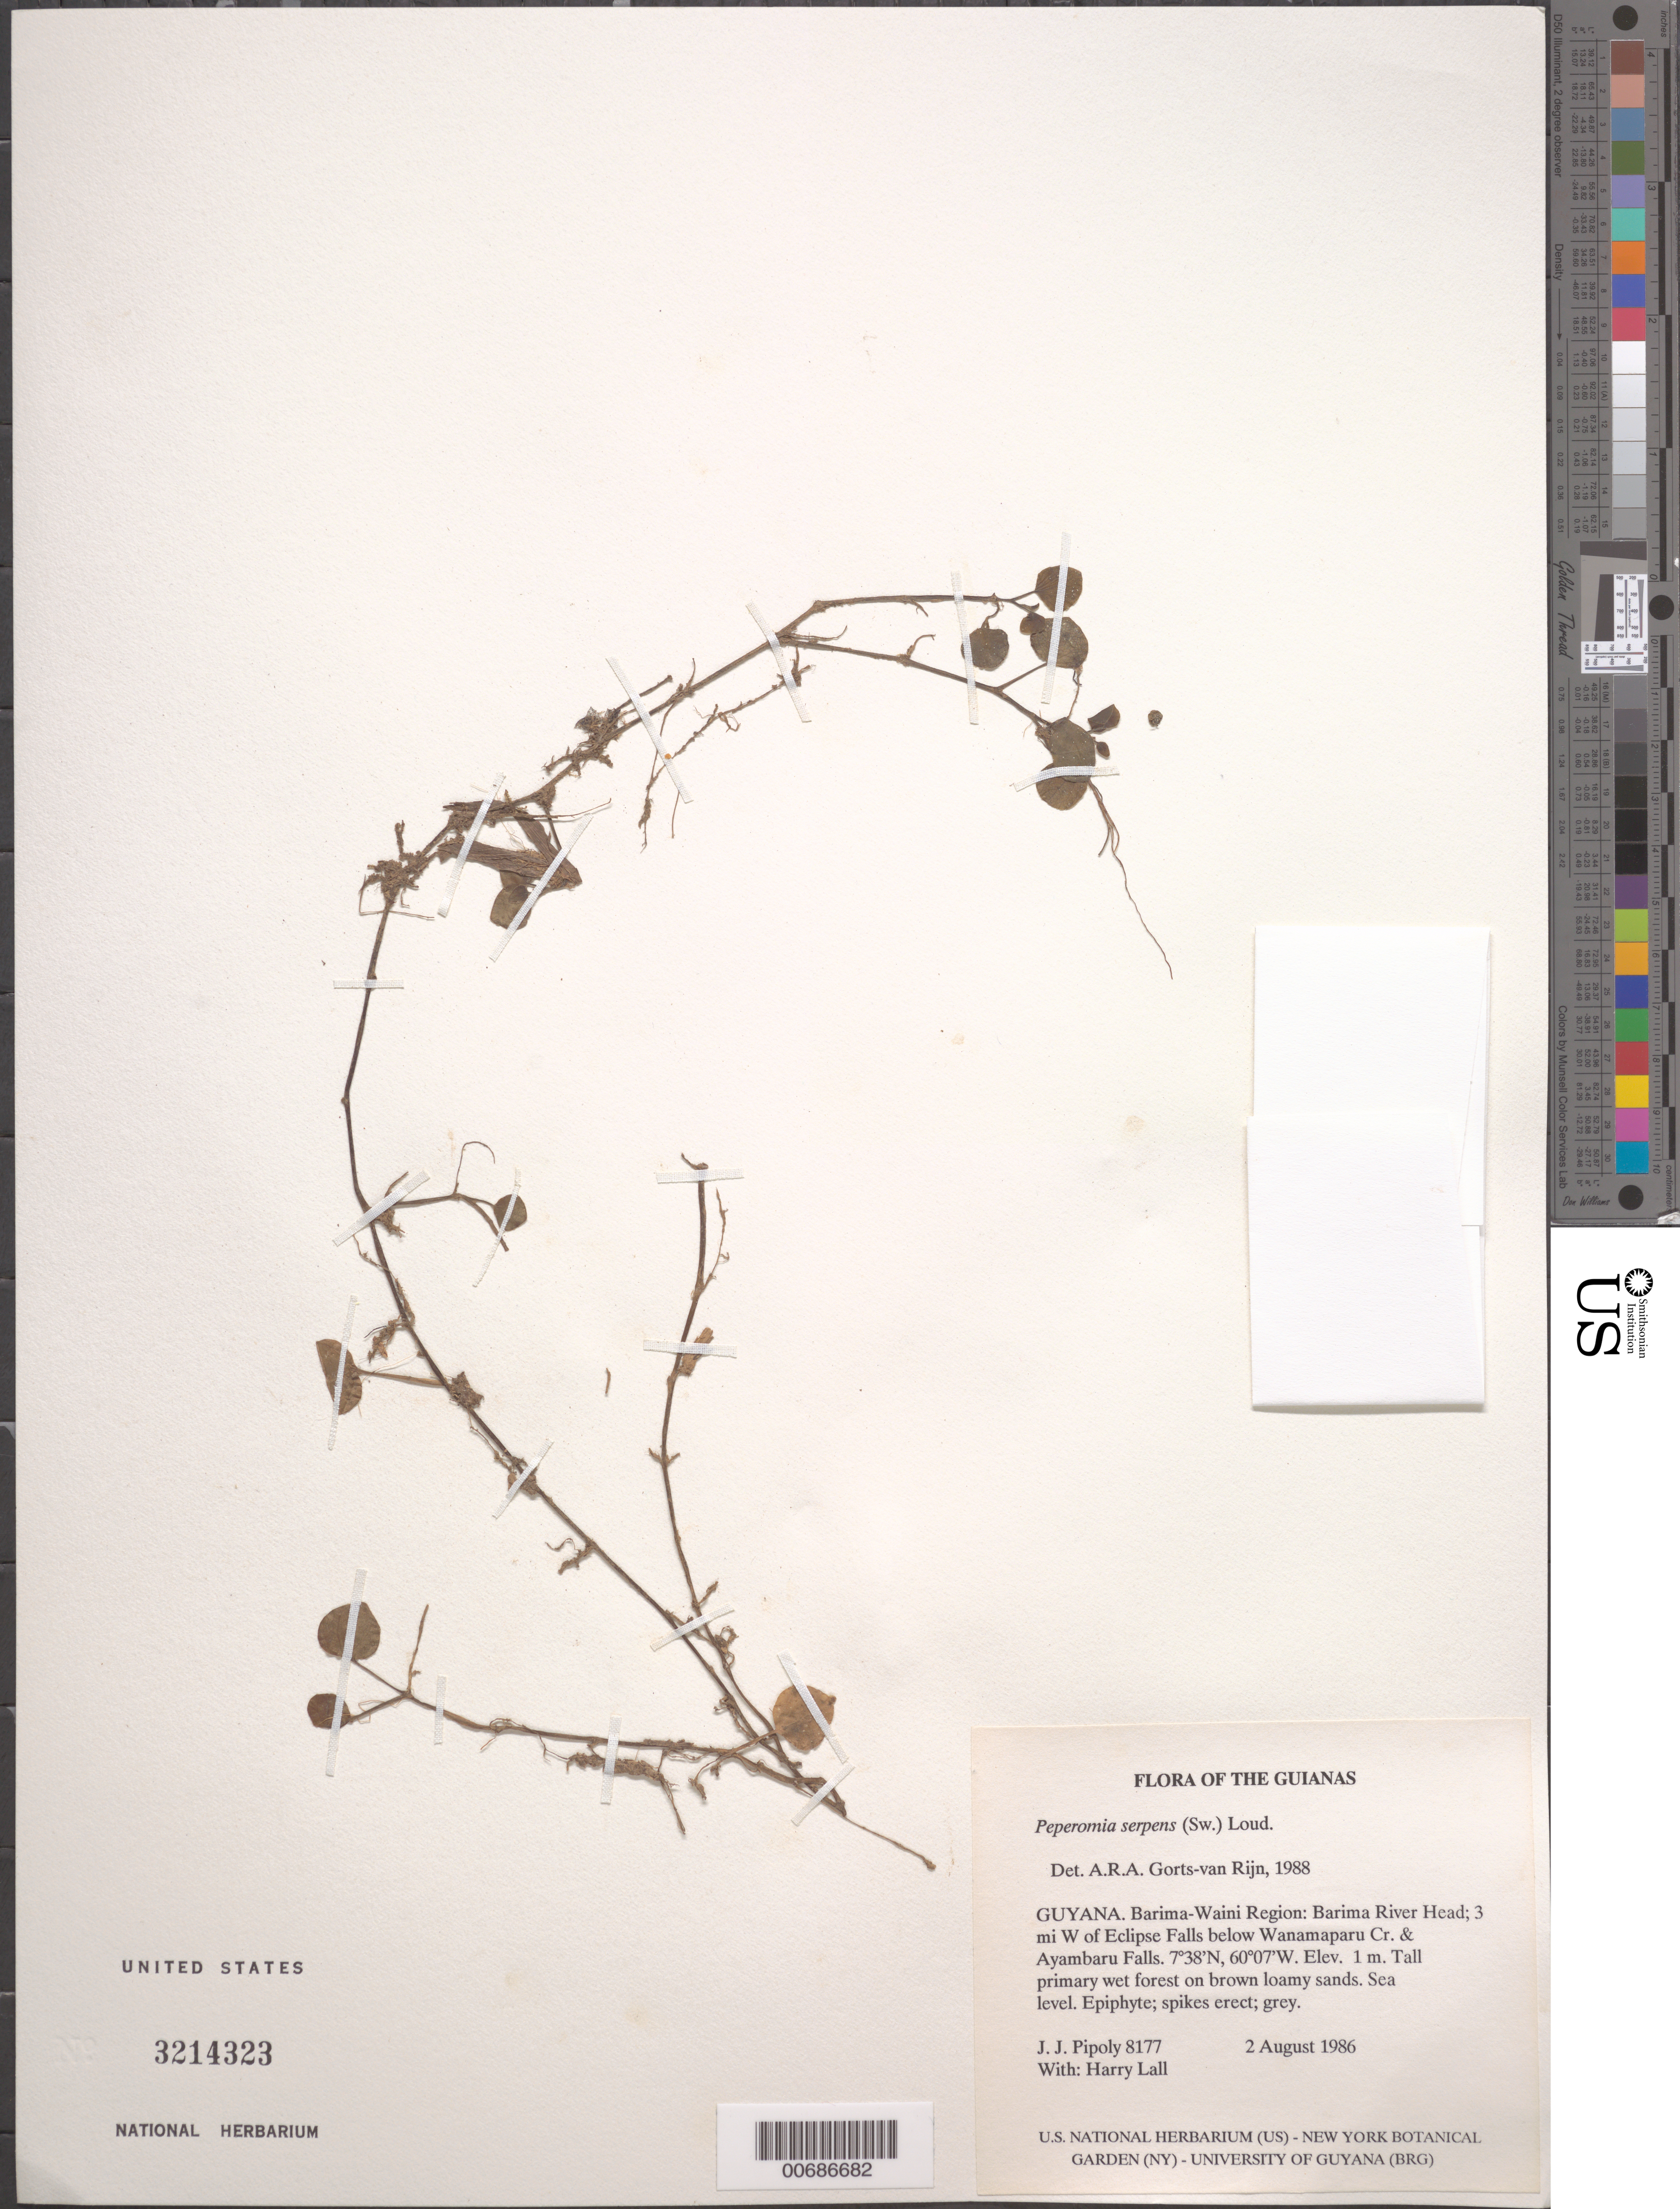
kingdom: Plantae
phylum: Tracheophyta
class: Magnoliopsida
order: Piperales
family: Piperaceae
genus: Peperomia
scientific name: Peperomia serpens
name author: (Sw.) Loudon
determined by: Görts-van Rijn, A. R. A.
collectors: J. J. Pipoly & H. Lall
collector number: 8177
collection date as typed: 2 August 1986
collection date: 1986-08-02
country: Guyana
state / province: Barima-Waini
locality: Barima River head; 3 mi W of Eclipse Falls below Wanamaparu Cr. & Ayambaru Falls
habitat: Tall primary wet forest on brown loamy sands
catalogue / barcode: US 3214323